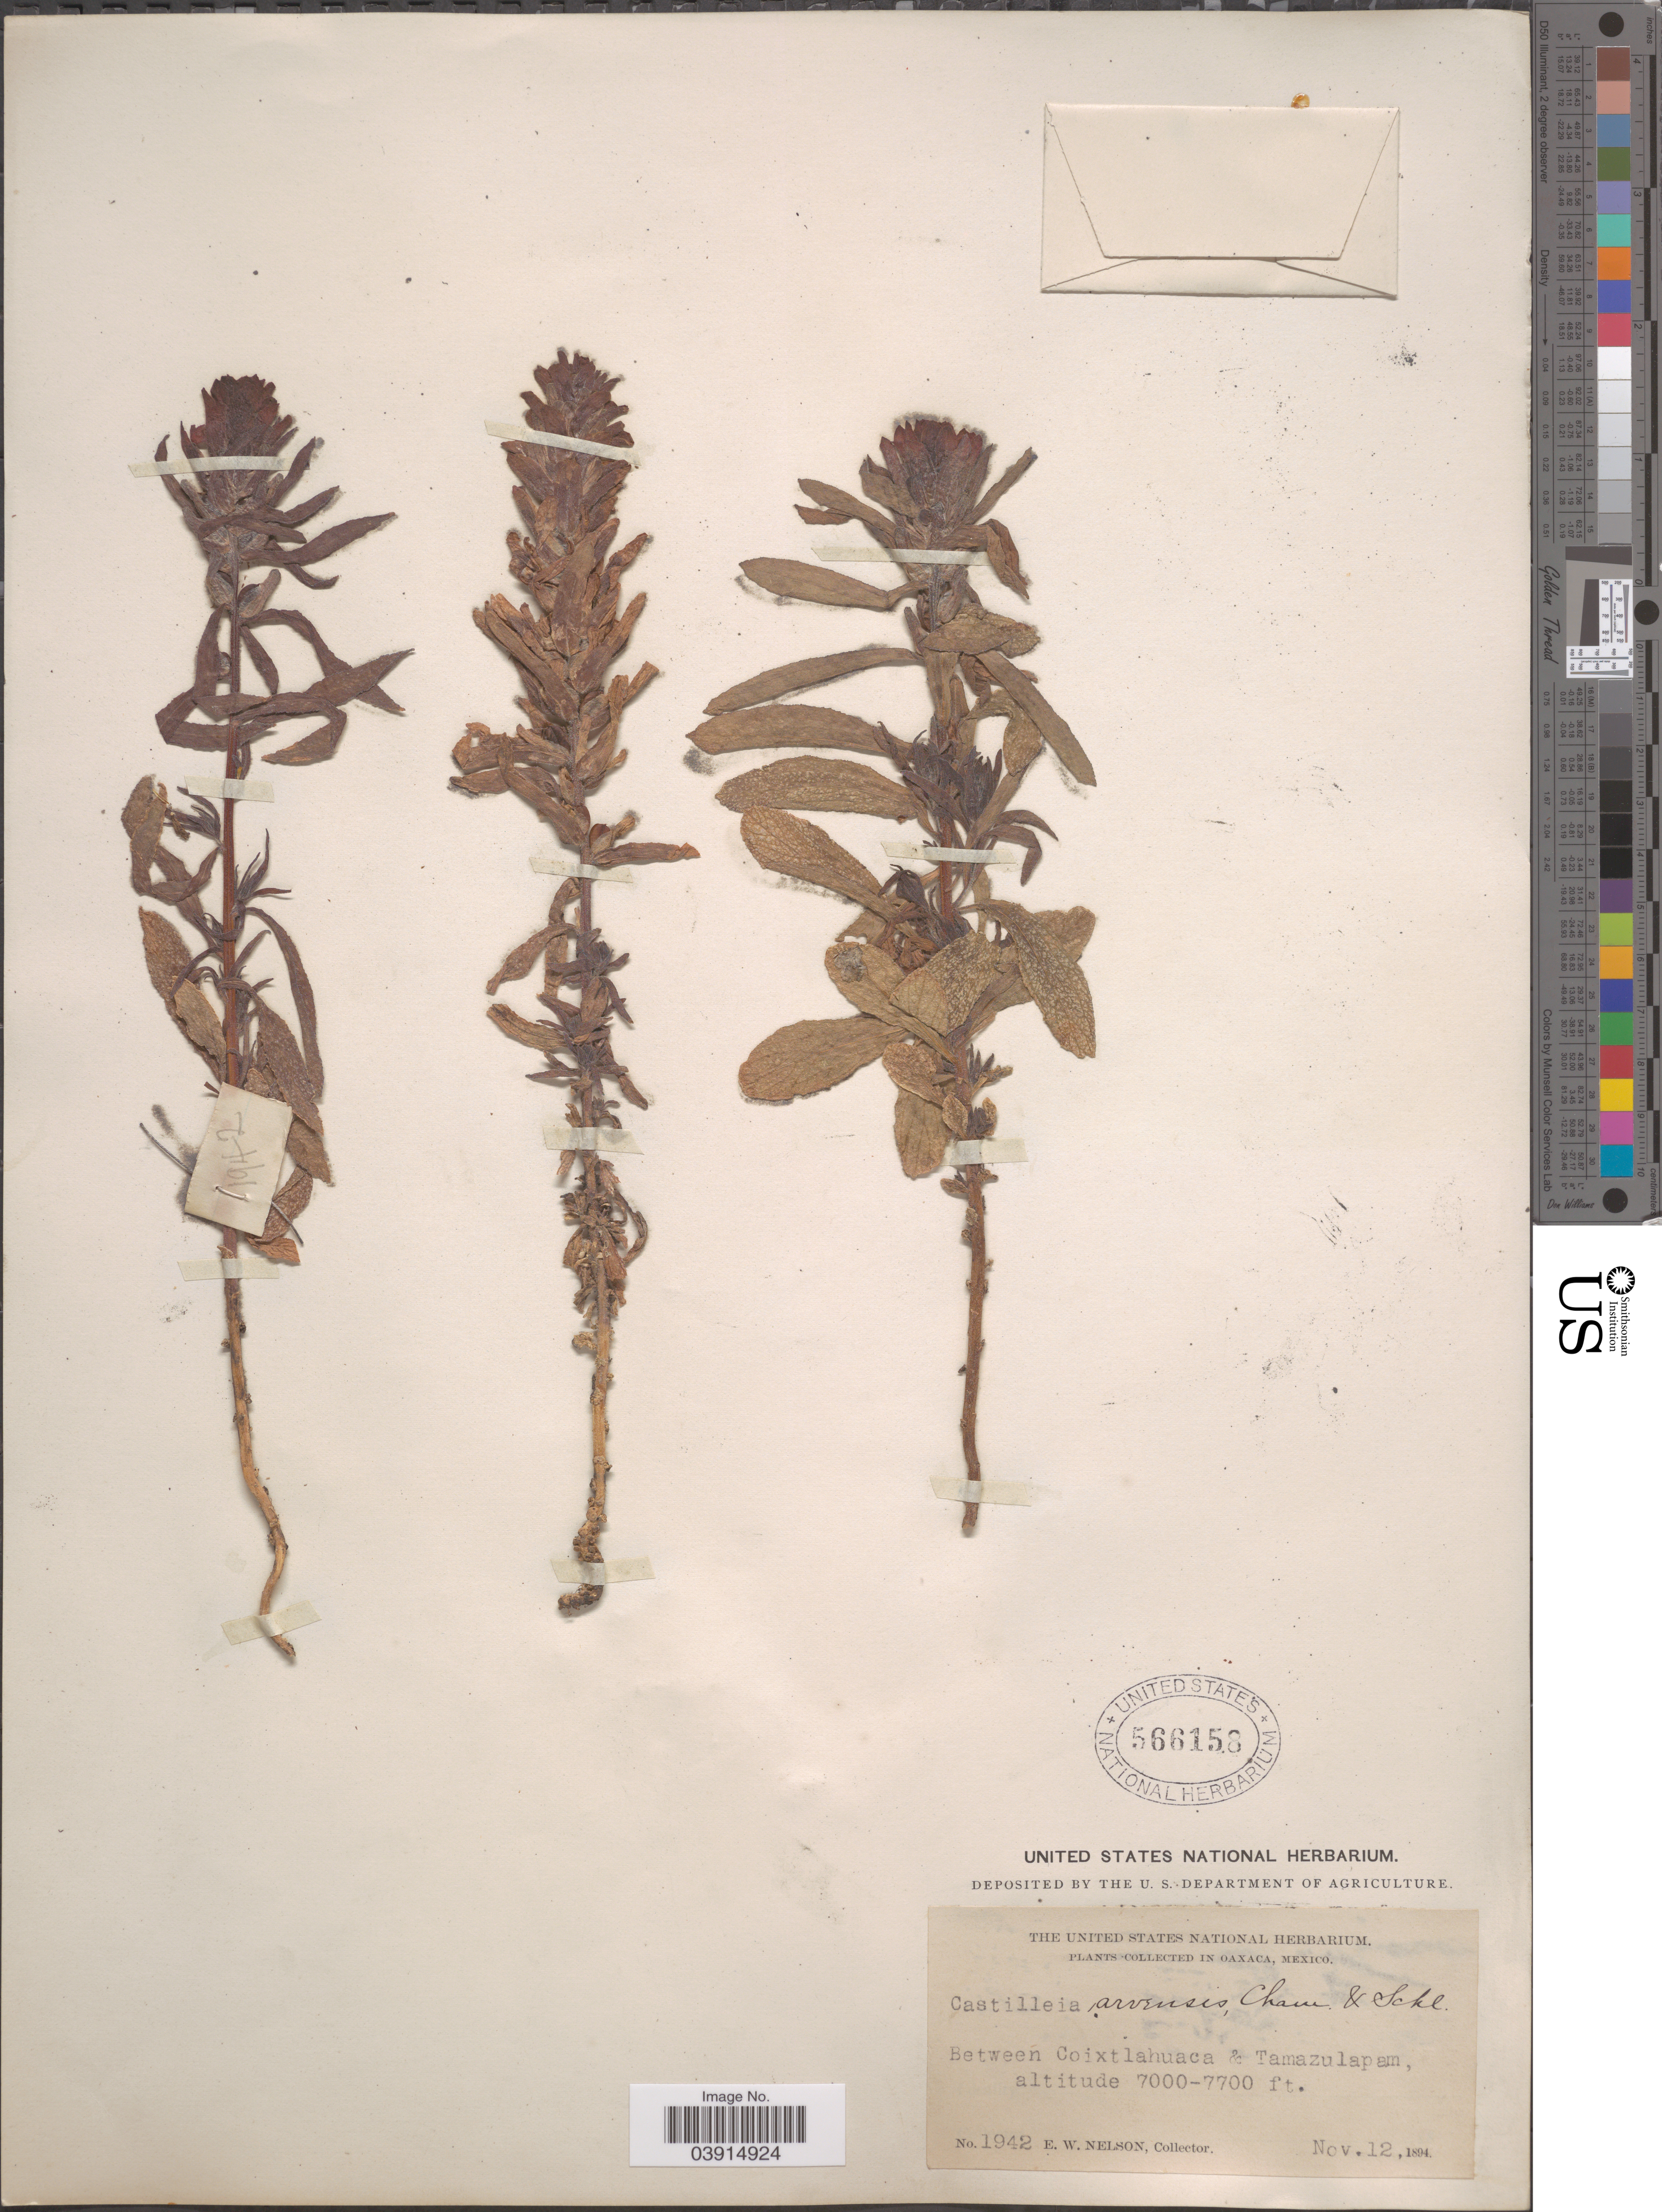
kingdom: Plantae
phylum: Tracheophyta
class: Magnoliopsida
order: Lamiales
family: Orobanchaceae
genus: Castilleja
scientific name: Castilleja arvensis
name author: Schltdl. & Cham.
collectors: E. W. Nelson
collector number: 1942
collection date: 1894-11-12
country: Mexico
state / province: Oaxaca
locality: Between Coixtlahuaca & Tamazulapam.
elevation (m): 2134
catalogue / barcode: US 566158